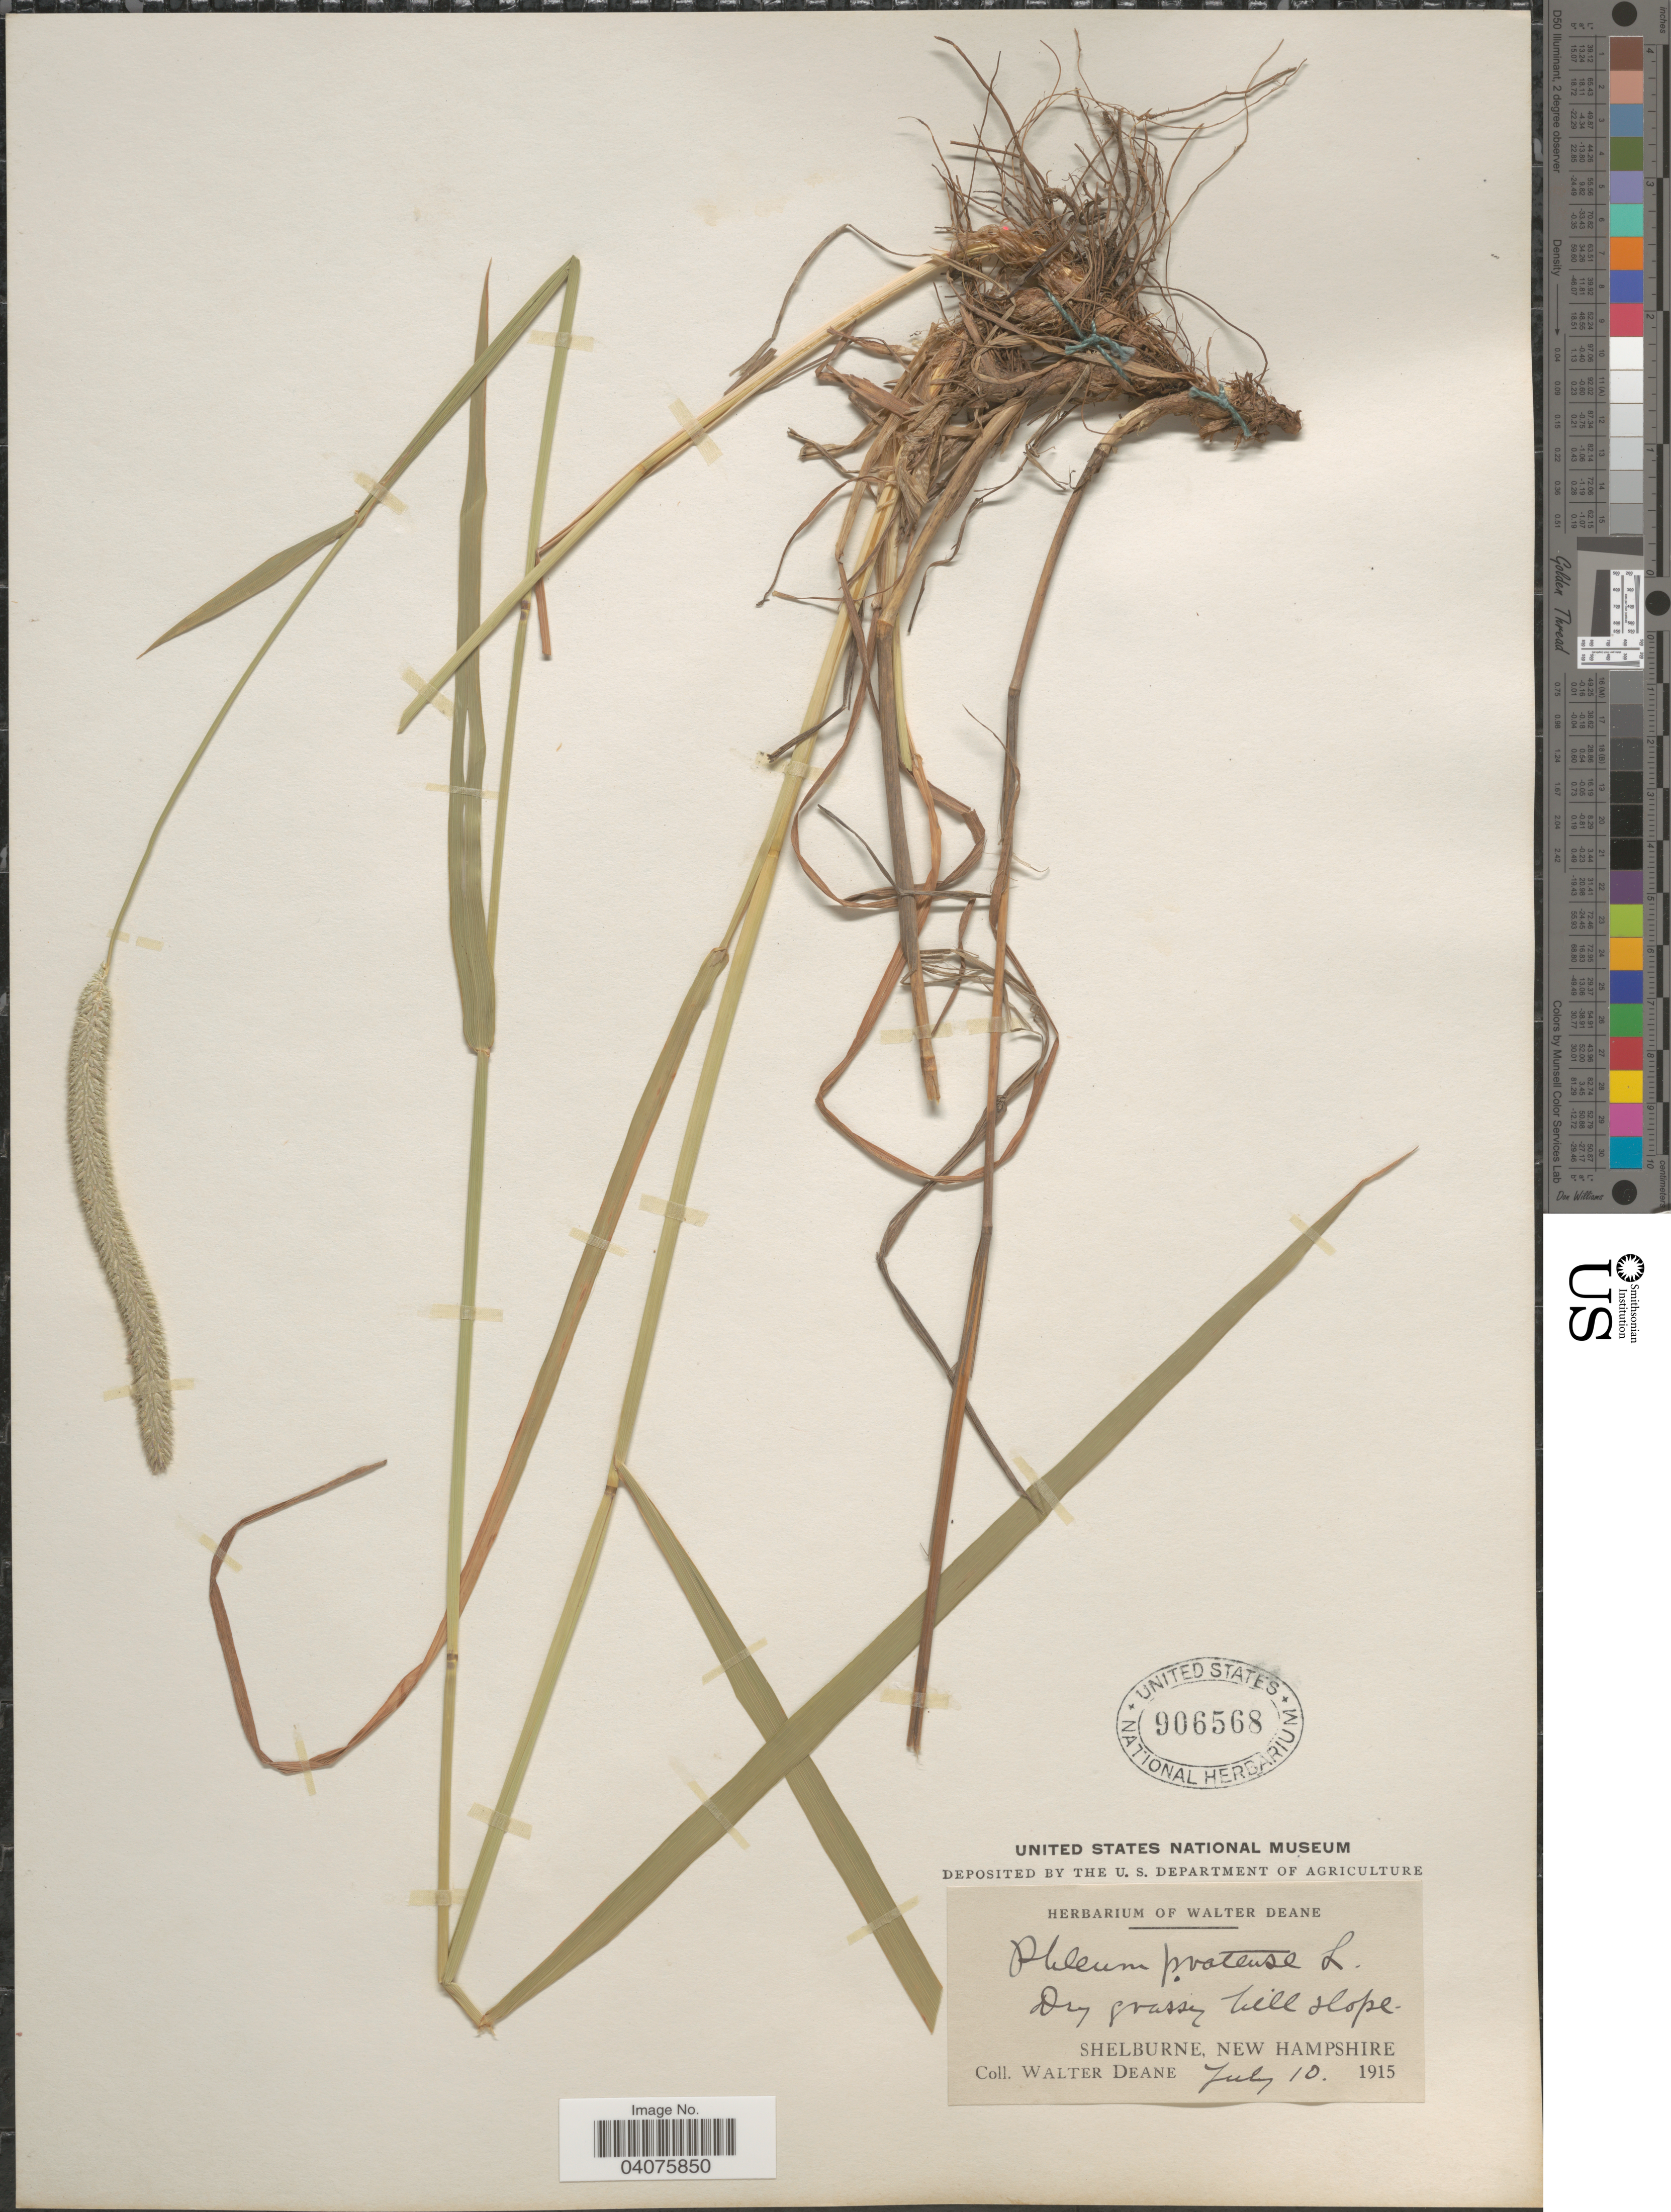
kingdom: Plantae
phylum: Tracheophyta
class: Liliopsida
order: Poales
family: Poaceae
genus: Phleum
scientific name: Phleum pratense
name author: L.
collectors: W. Deane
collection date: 1915-07-10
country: United States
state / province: New Hampshire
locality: Dry grassy hill slope. Shelburne.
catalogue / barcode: US 906568